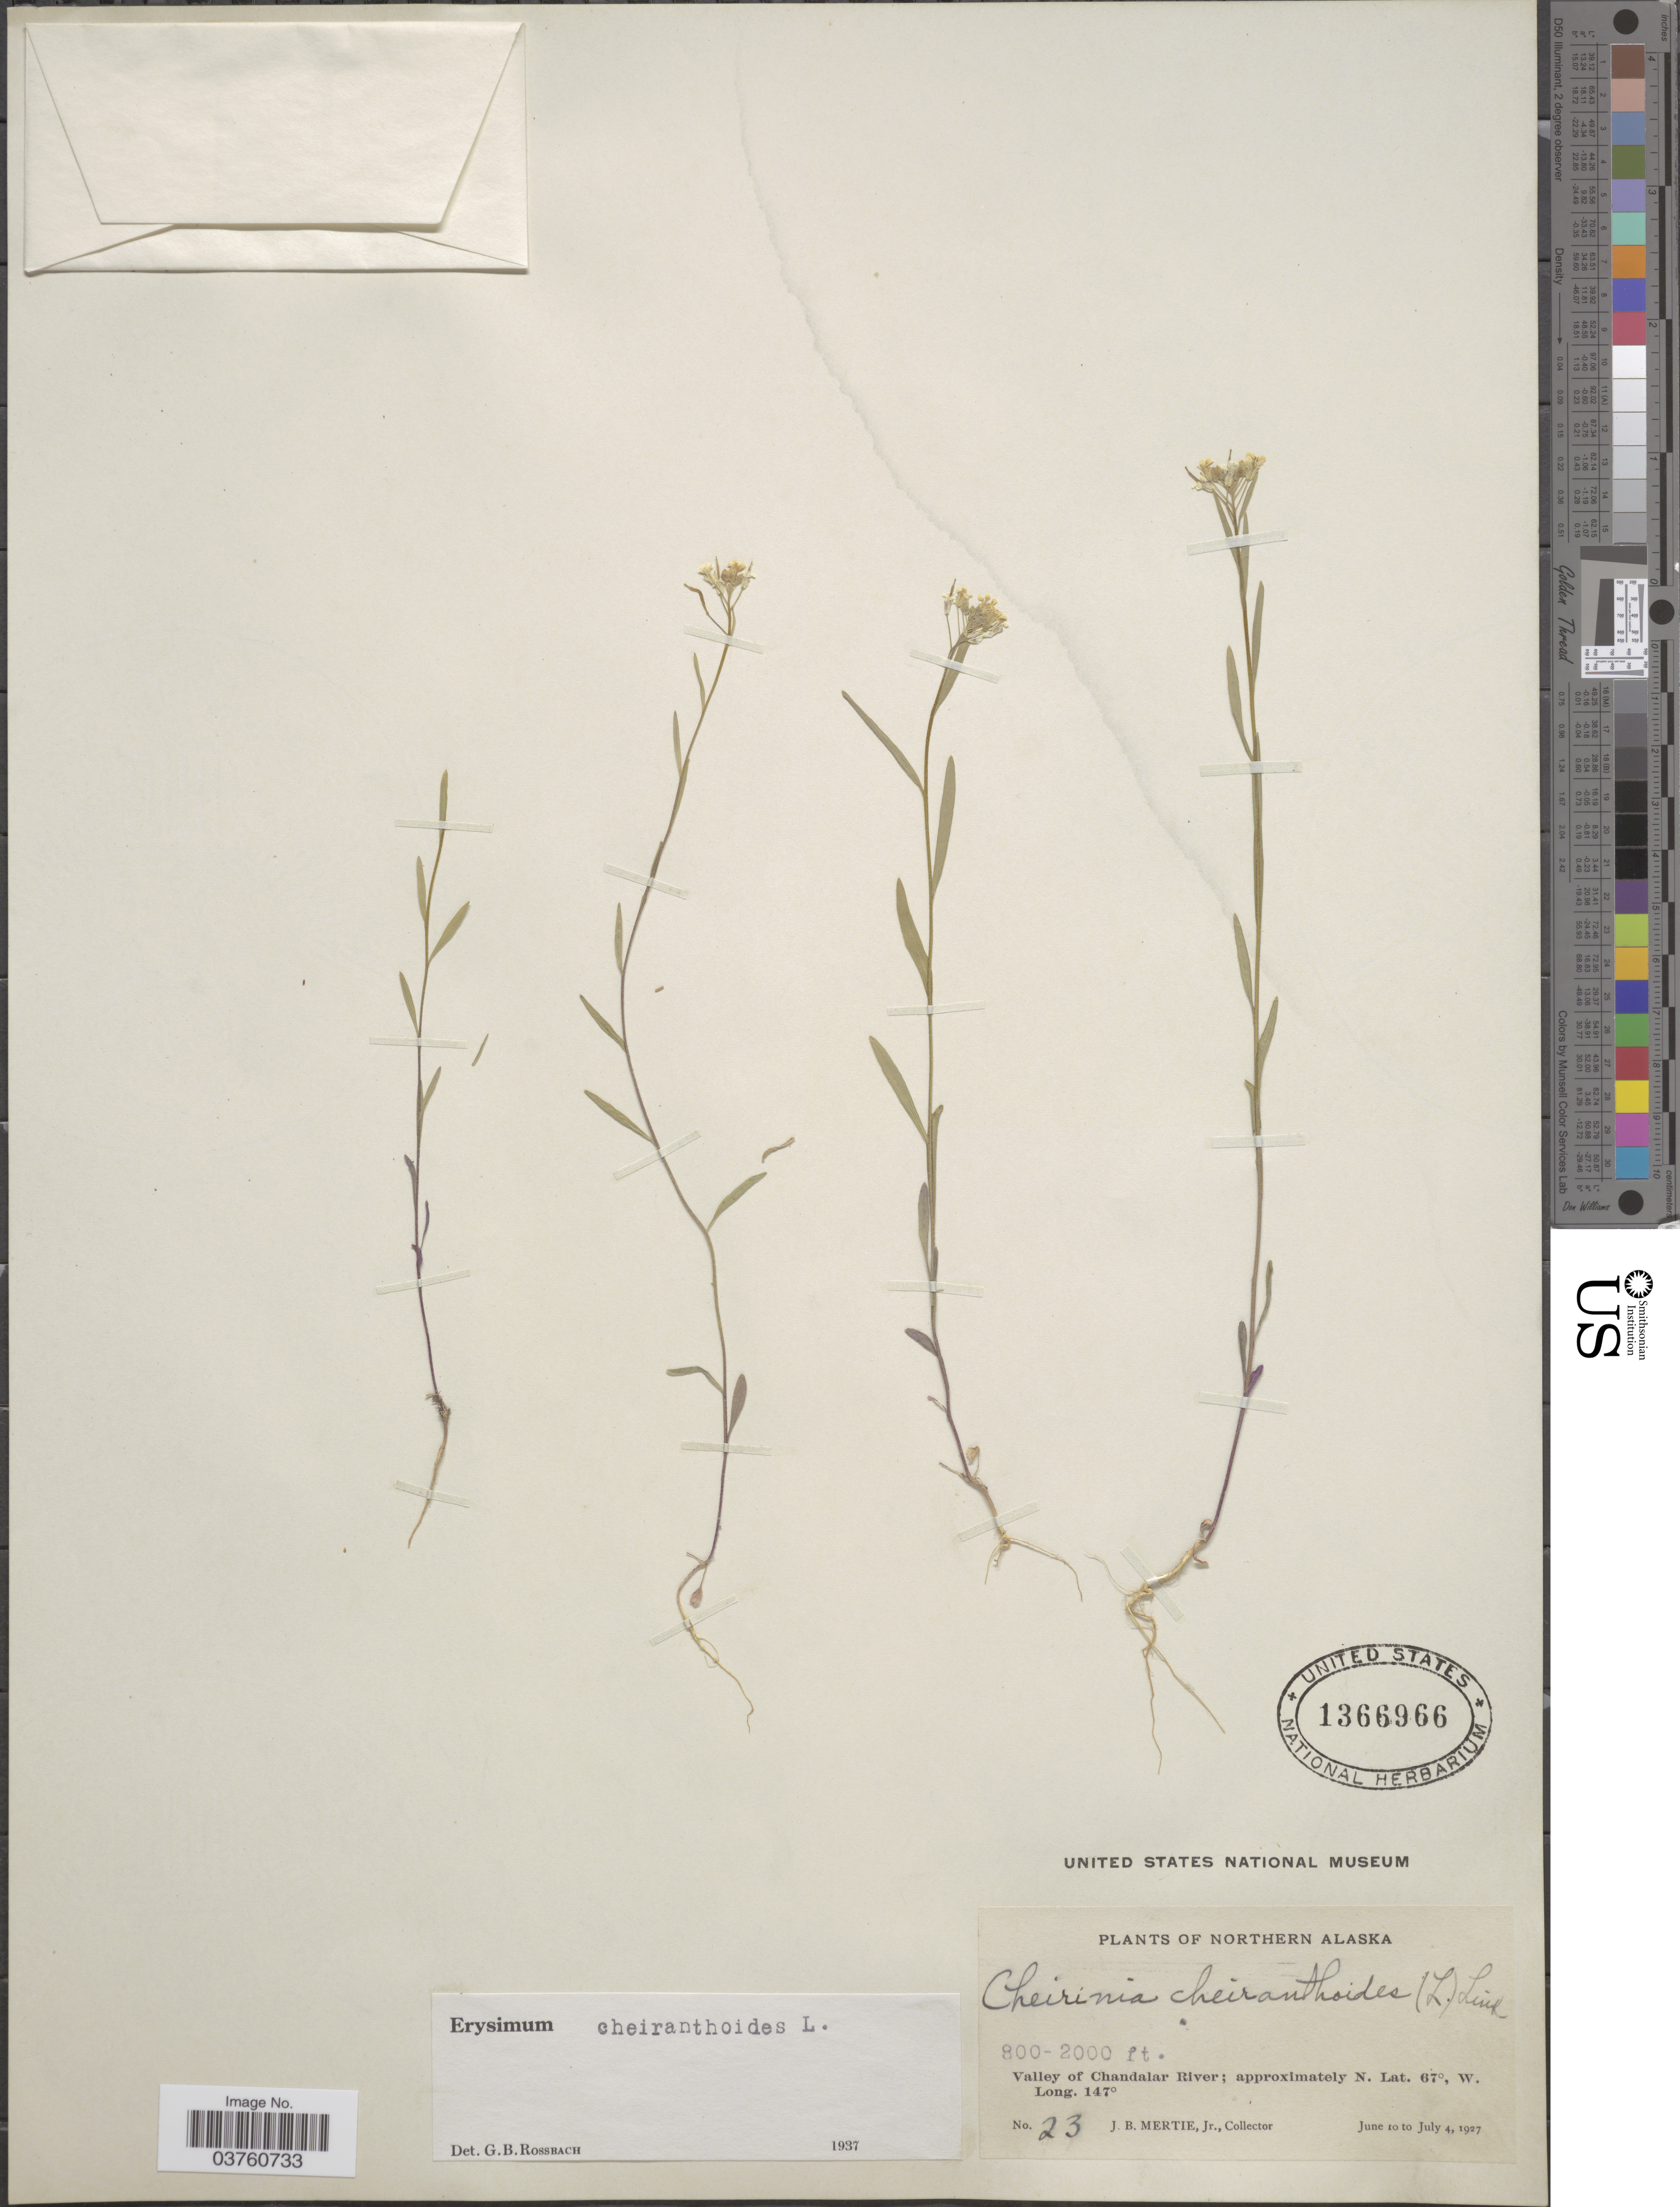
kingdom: Plantae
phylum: Tracheophyta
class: Magnoliopsida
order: Brassicales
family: Brassicaceae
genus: Erysimum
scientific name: Erysimum cheiranthoides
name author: L.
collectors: J. Mertie Jr.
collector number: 23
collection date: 1927-06-10/1927-07-04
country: United States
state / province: Alaska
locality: Northern Alaska. Valley of Chandalar River.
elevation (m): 244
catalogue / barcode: US 1366966